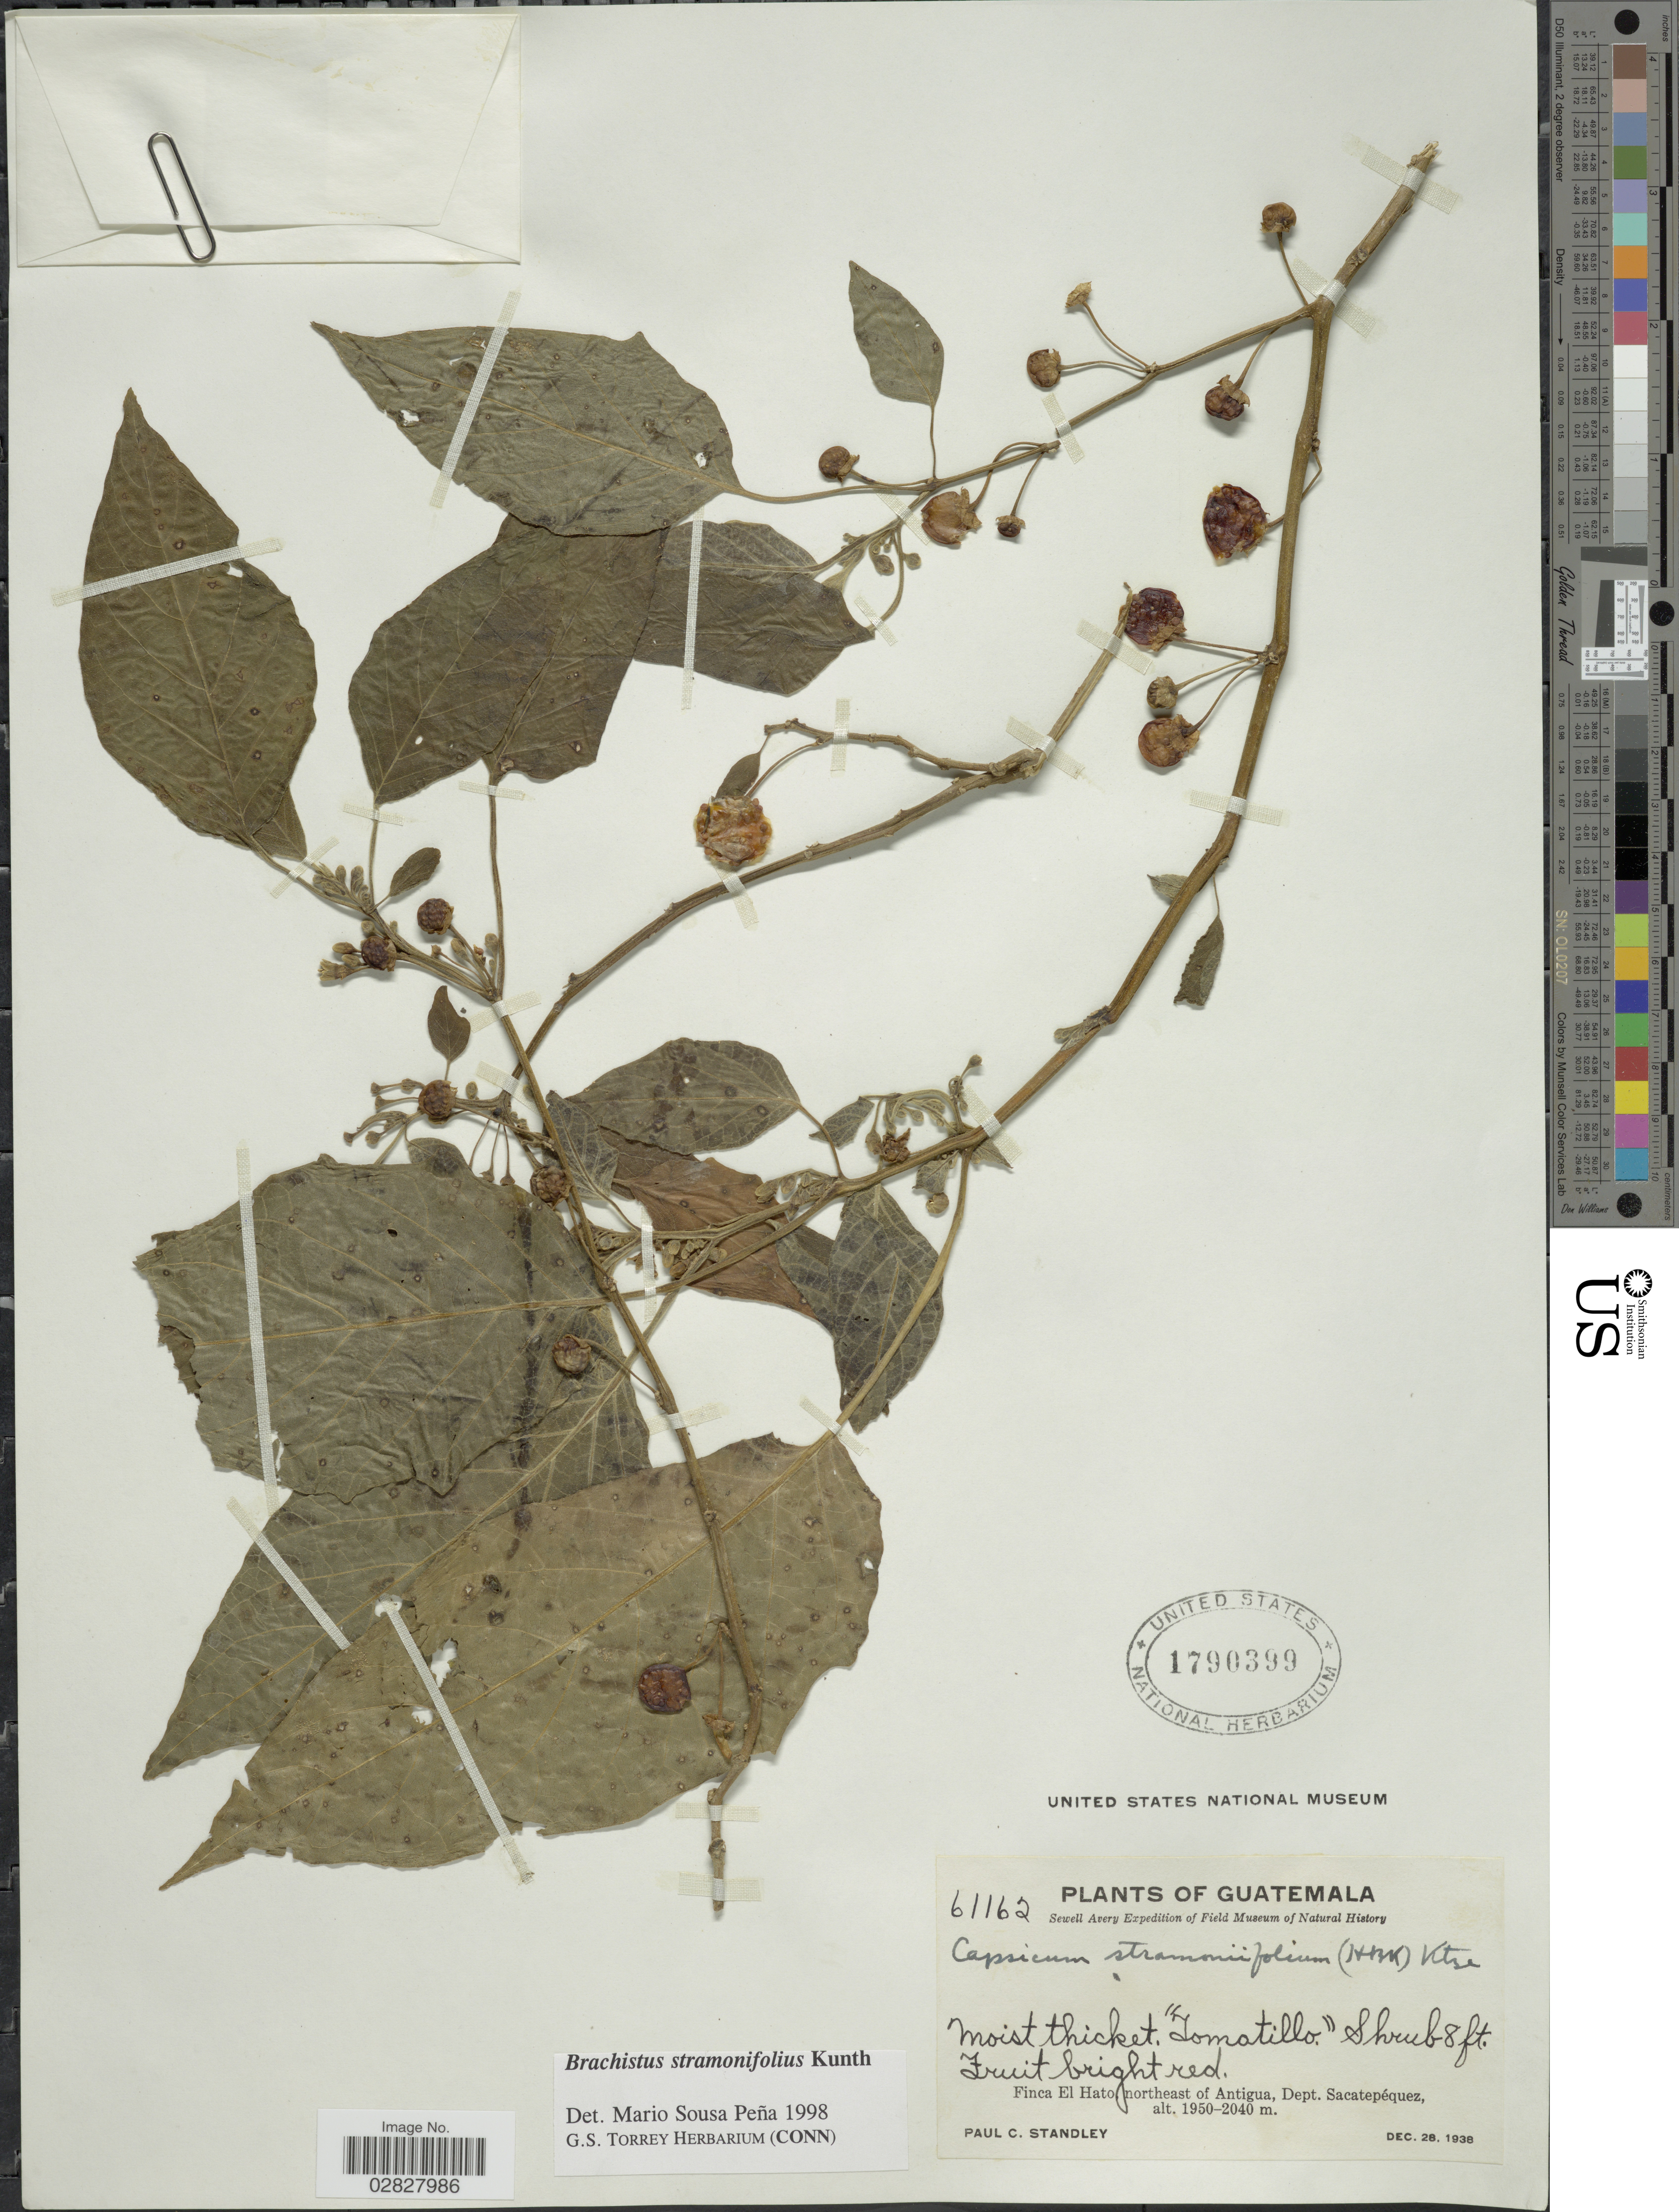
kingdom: Plantae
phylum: Tracheophyta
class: Magnoliopsida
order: Solanales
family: Solanaceae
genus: Brachistus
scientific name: Brachistus stramonifolius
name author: (Kunth) Miers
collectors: P. C. Standley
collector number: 61162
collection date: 1938-12-28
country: Guatemala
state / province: Sacatepéquez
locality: Finca El Hato, northeast of Antigua, Dept. Sacatepéquez.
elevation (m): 1950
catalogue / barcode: US 1790399